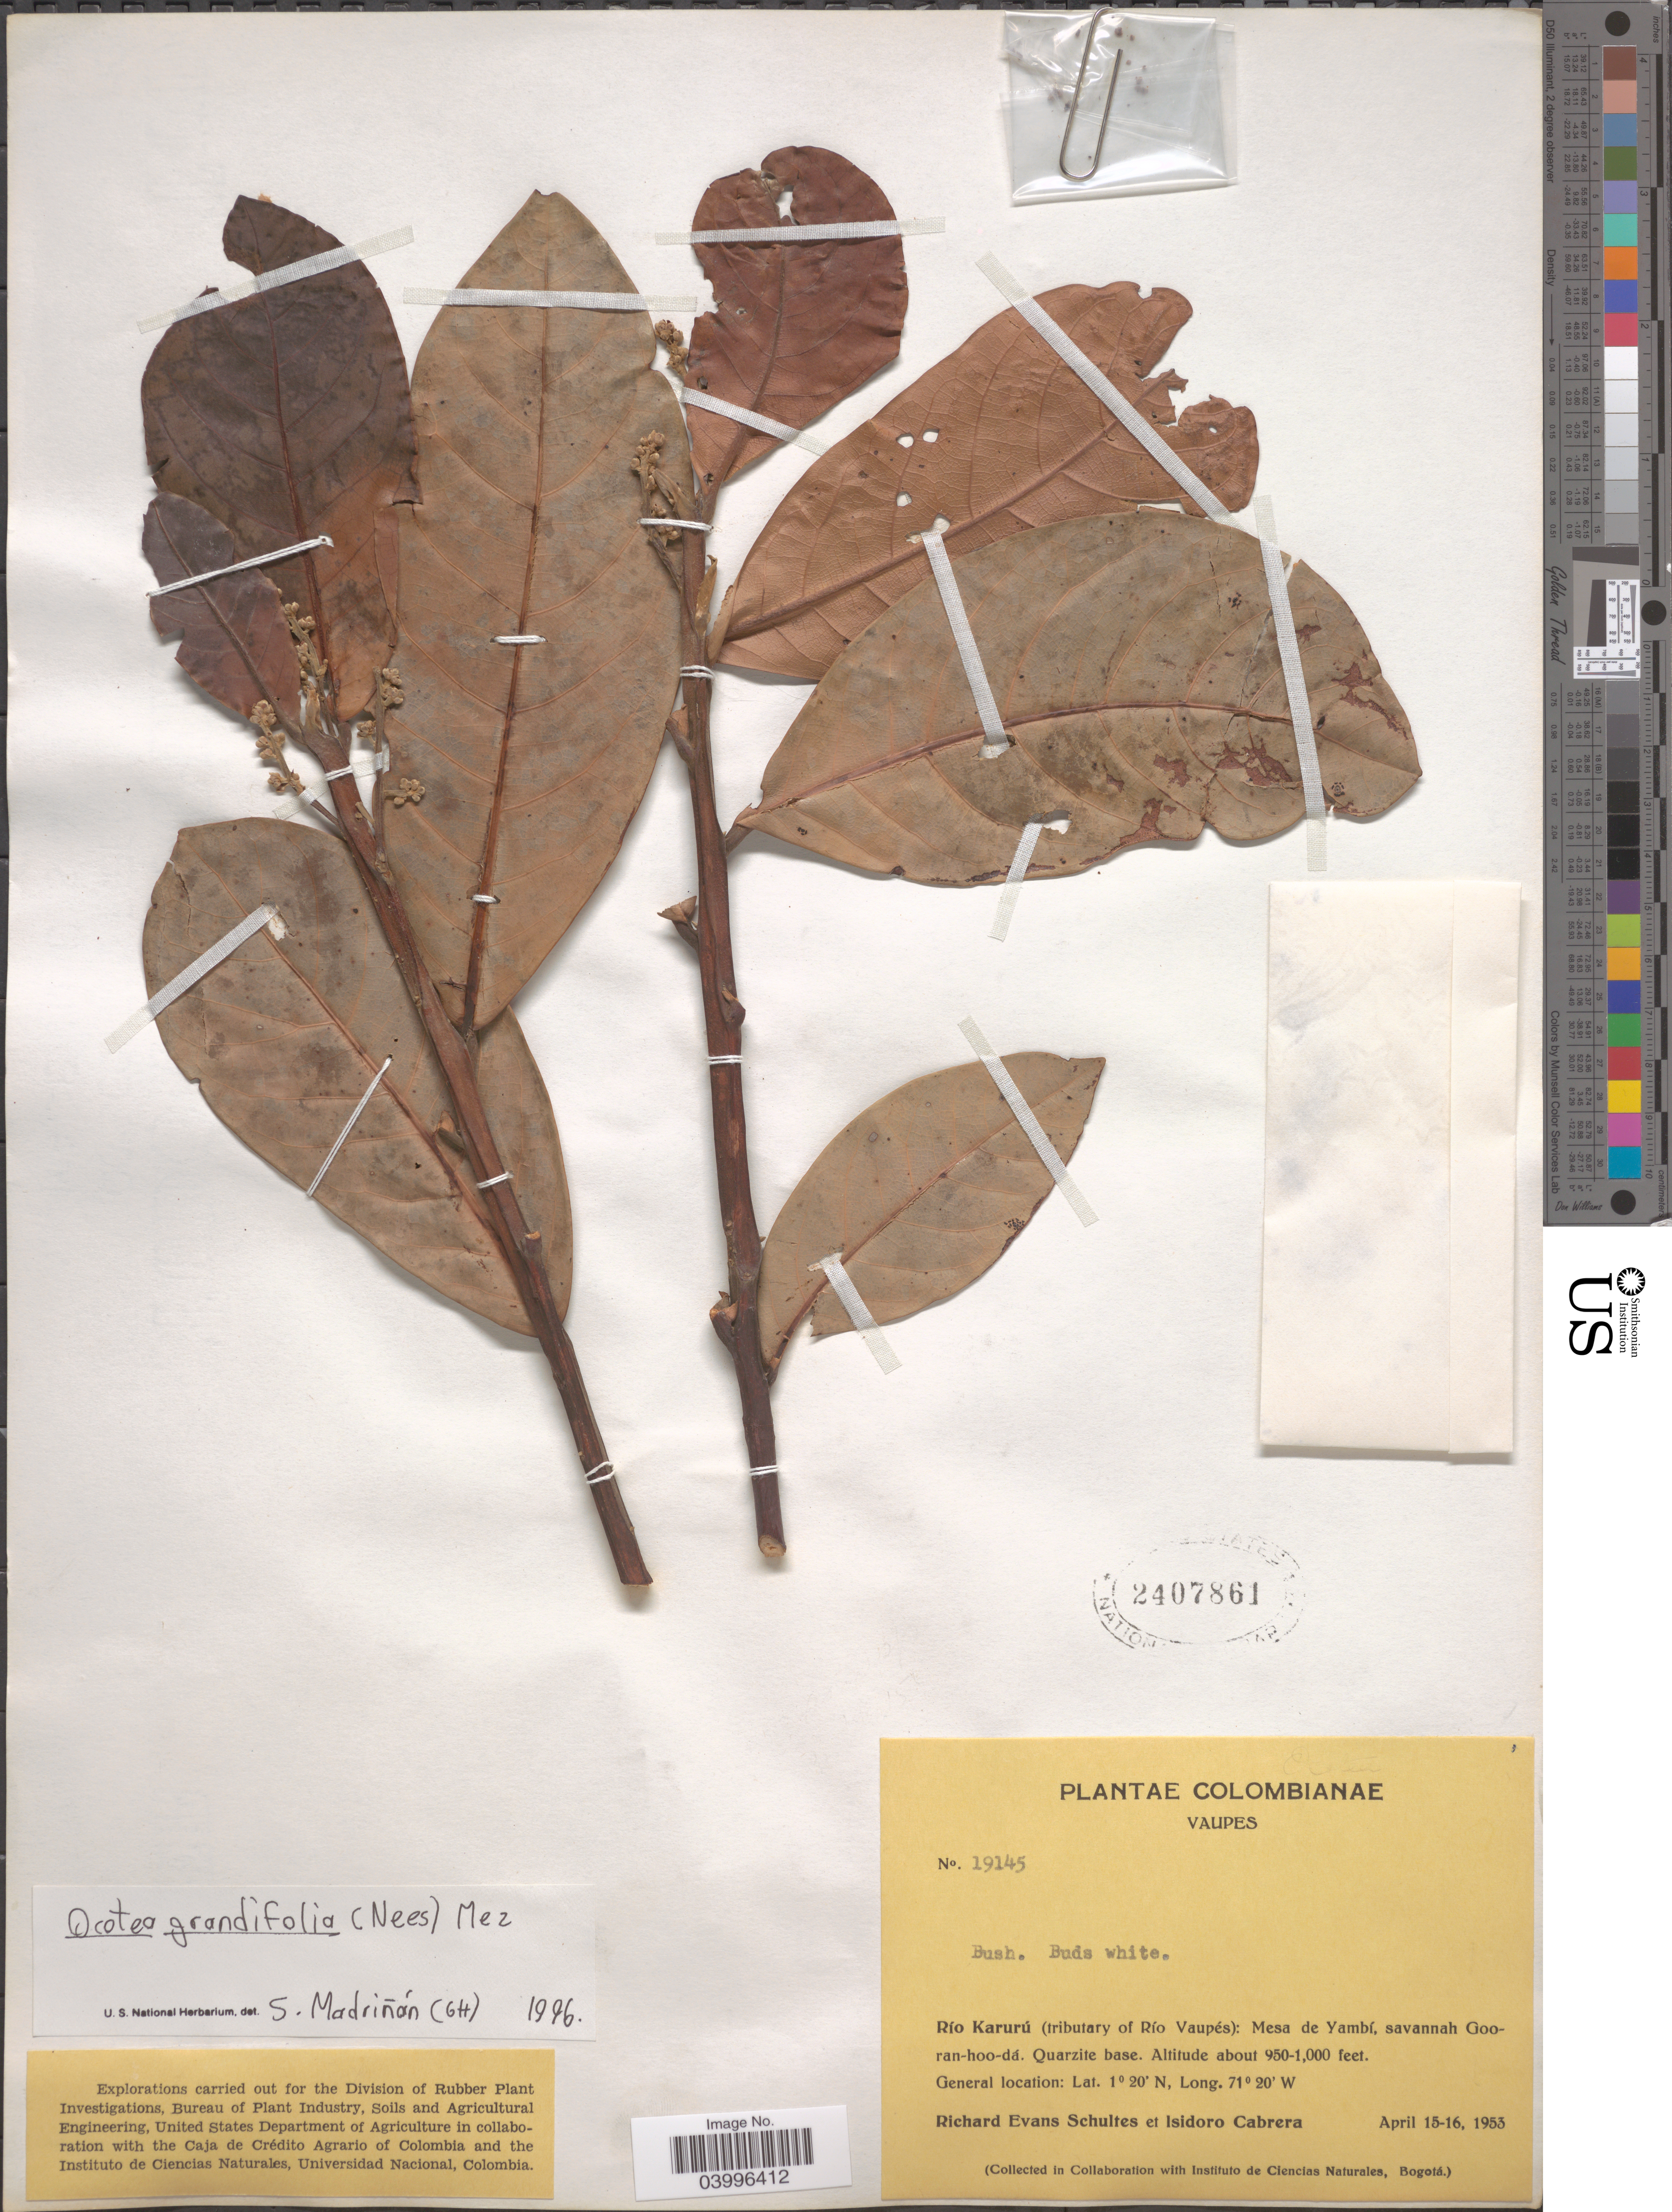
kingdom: Plantae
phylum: Tracheophyta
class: Magnoliopsida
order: Laurales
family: Lauraceae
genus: Ocotea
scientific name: Ocotea grandifolia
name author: (Nees) Mez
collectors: R. E. Schultes & I. Cabrera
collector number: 19145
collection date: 1953-04-15/1953-04-16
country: Colombia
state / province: Vaupés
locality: Río Karurú (tributary of Río Vaupés): Mesa de Yambí, savannah Goo-ran-hoo-dá. Quarzite base.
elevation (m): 290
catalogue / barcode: US 2407861